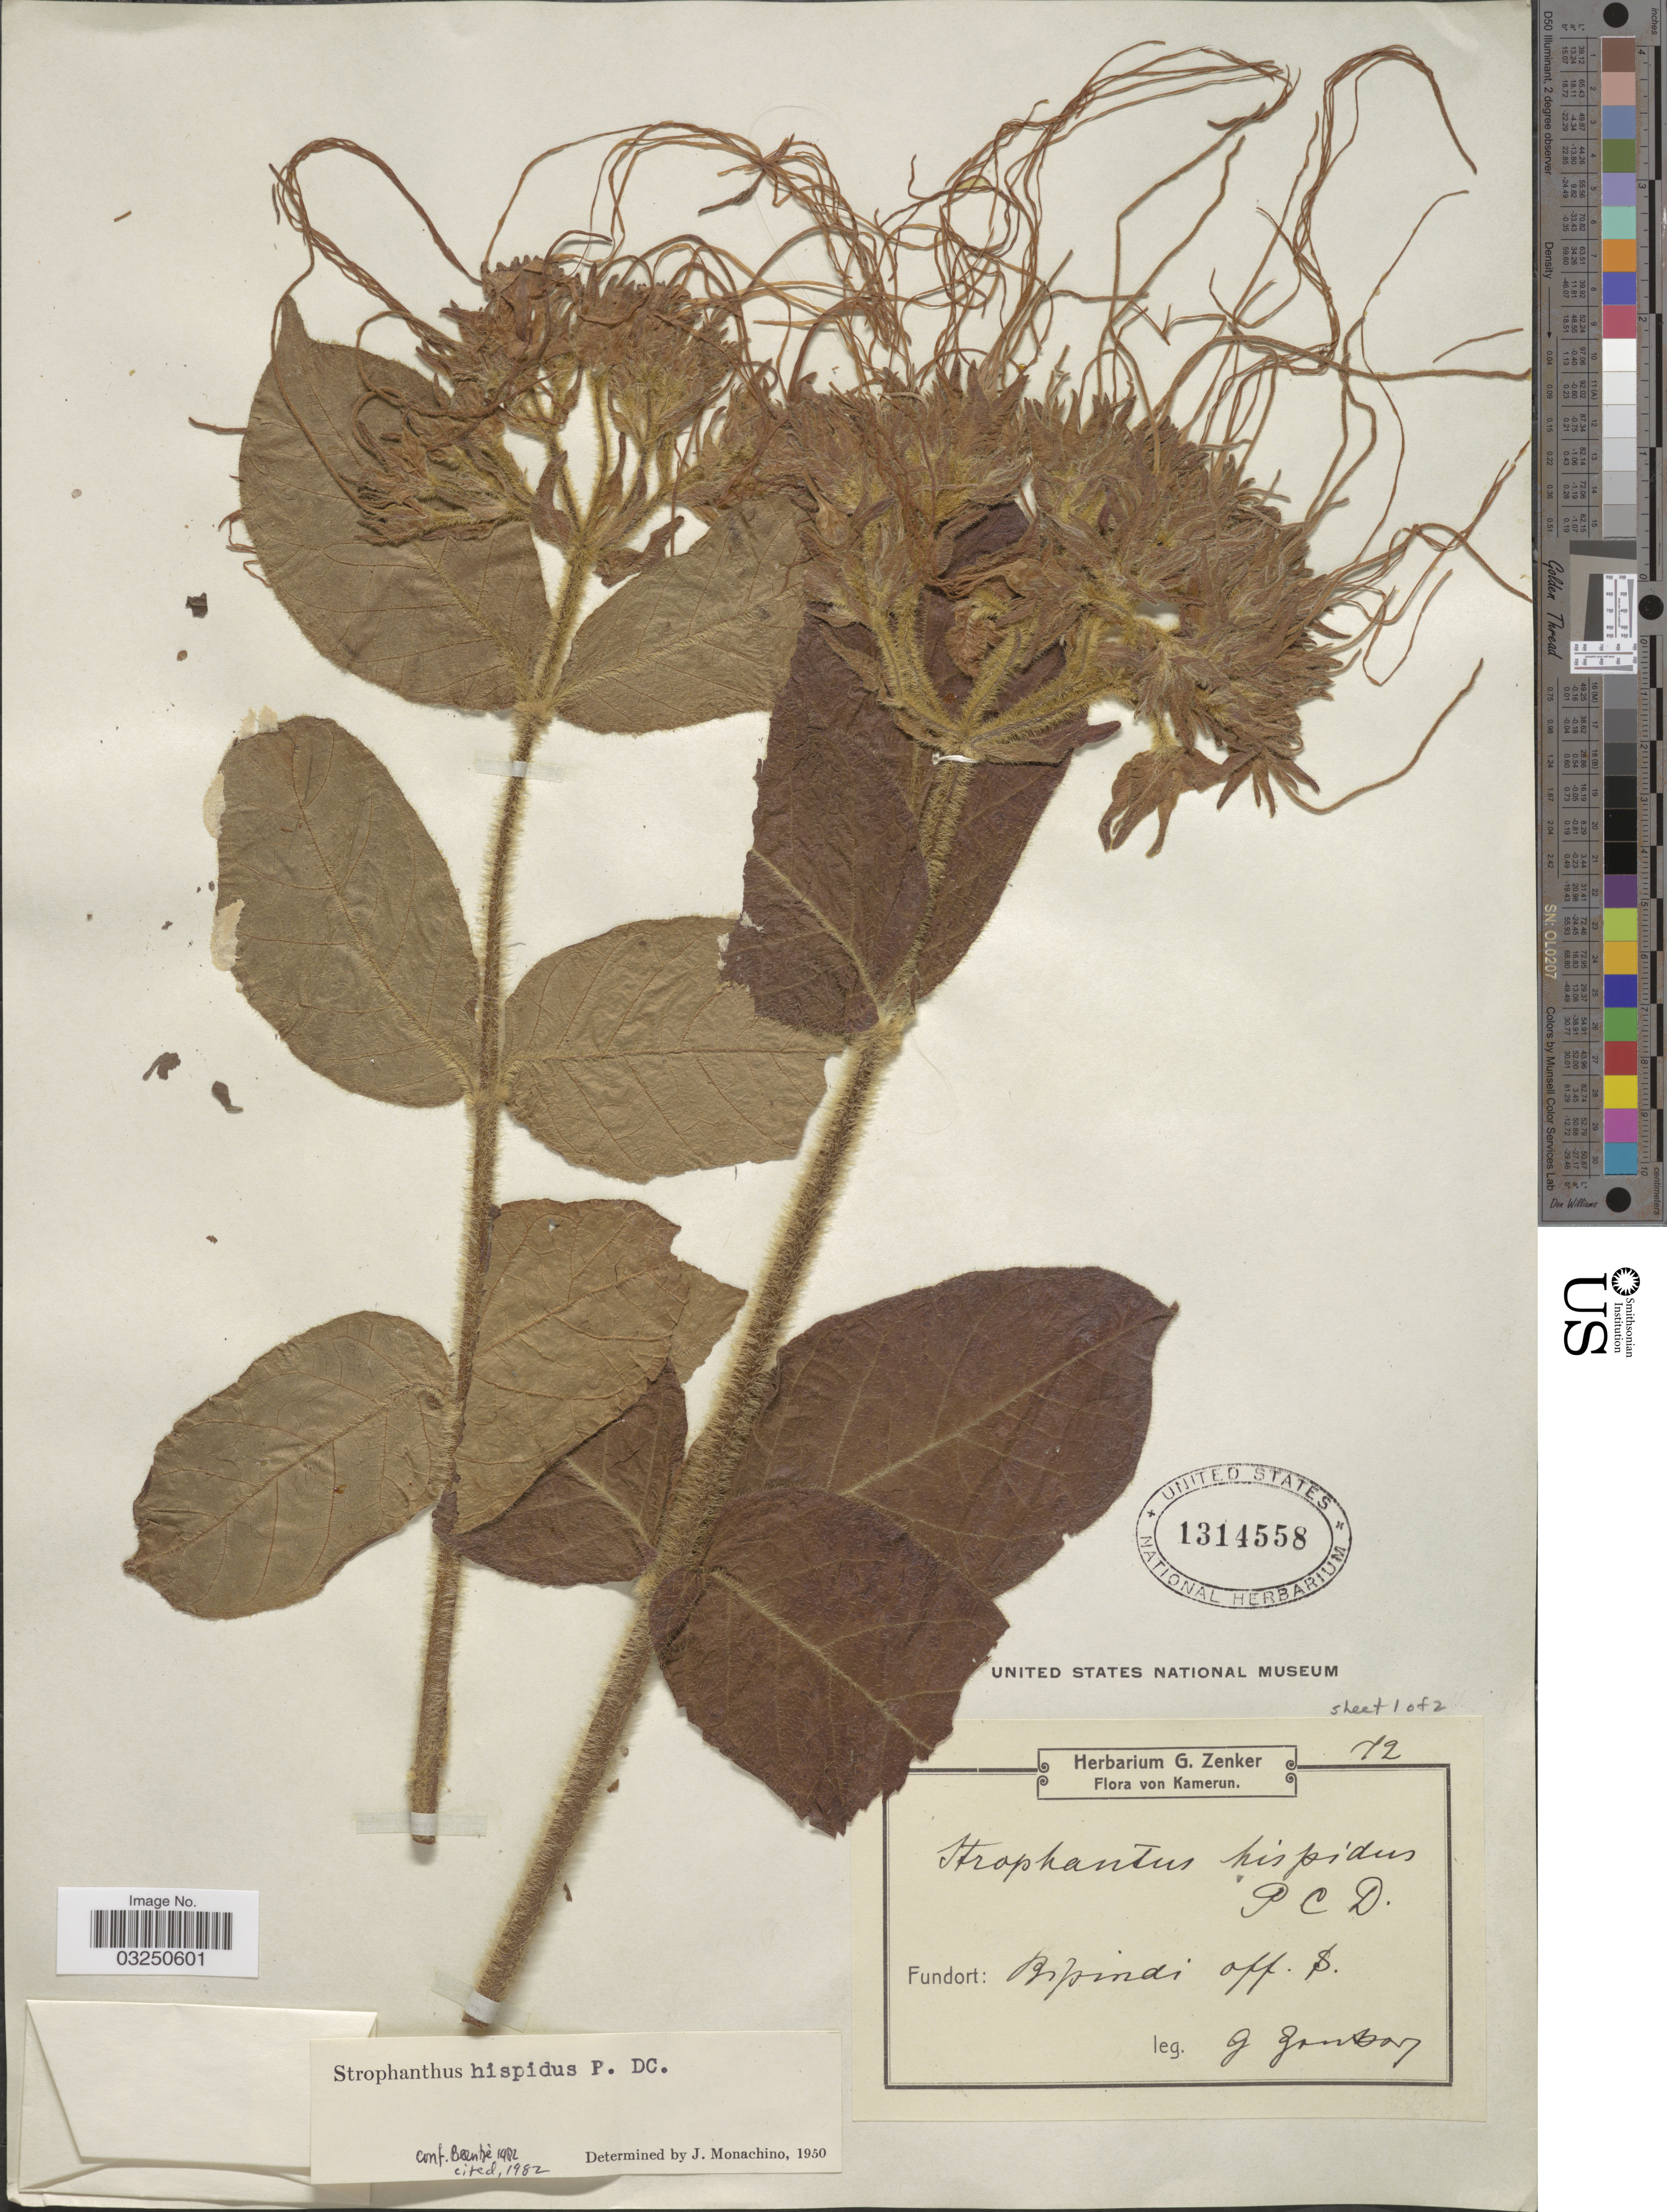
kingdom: Plantae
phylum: Tracheophyta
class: Magnoliopsida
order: Gentianales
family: Apocynaceae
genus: Strophanthus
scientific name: Strophanthus hispidus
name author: DC.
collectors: G. A. Zenker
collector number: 72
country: Cameroon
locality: Bipindi off. S. [interpreted]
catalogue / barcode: US 1314558